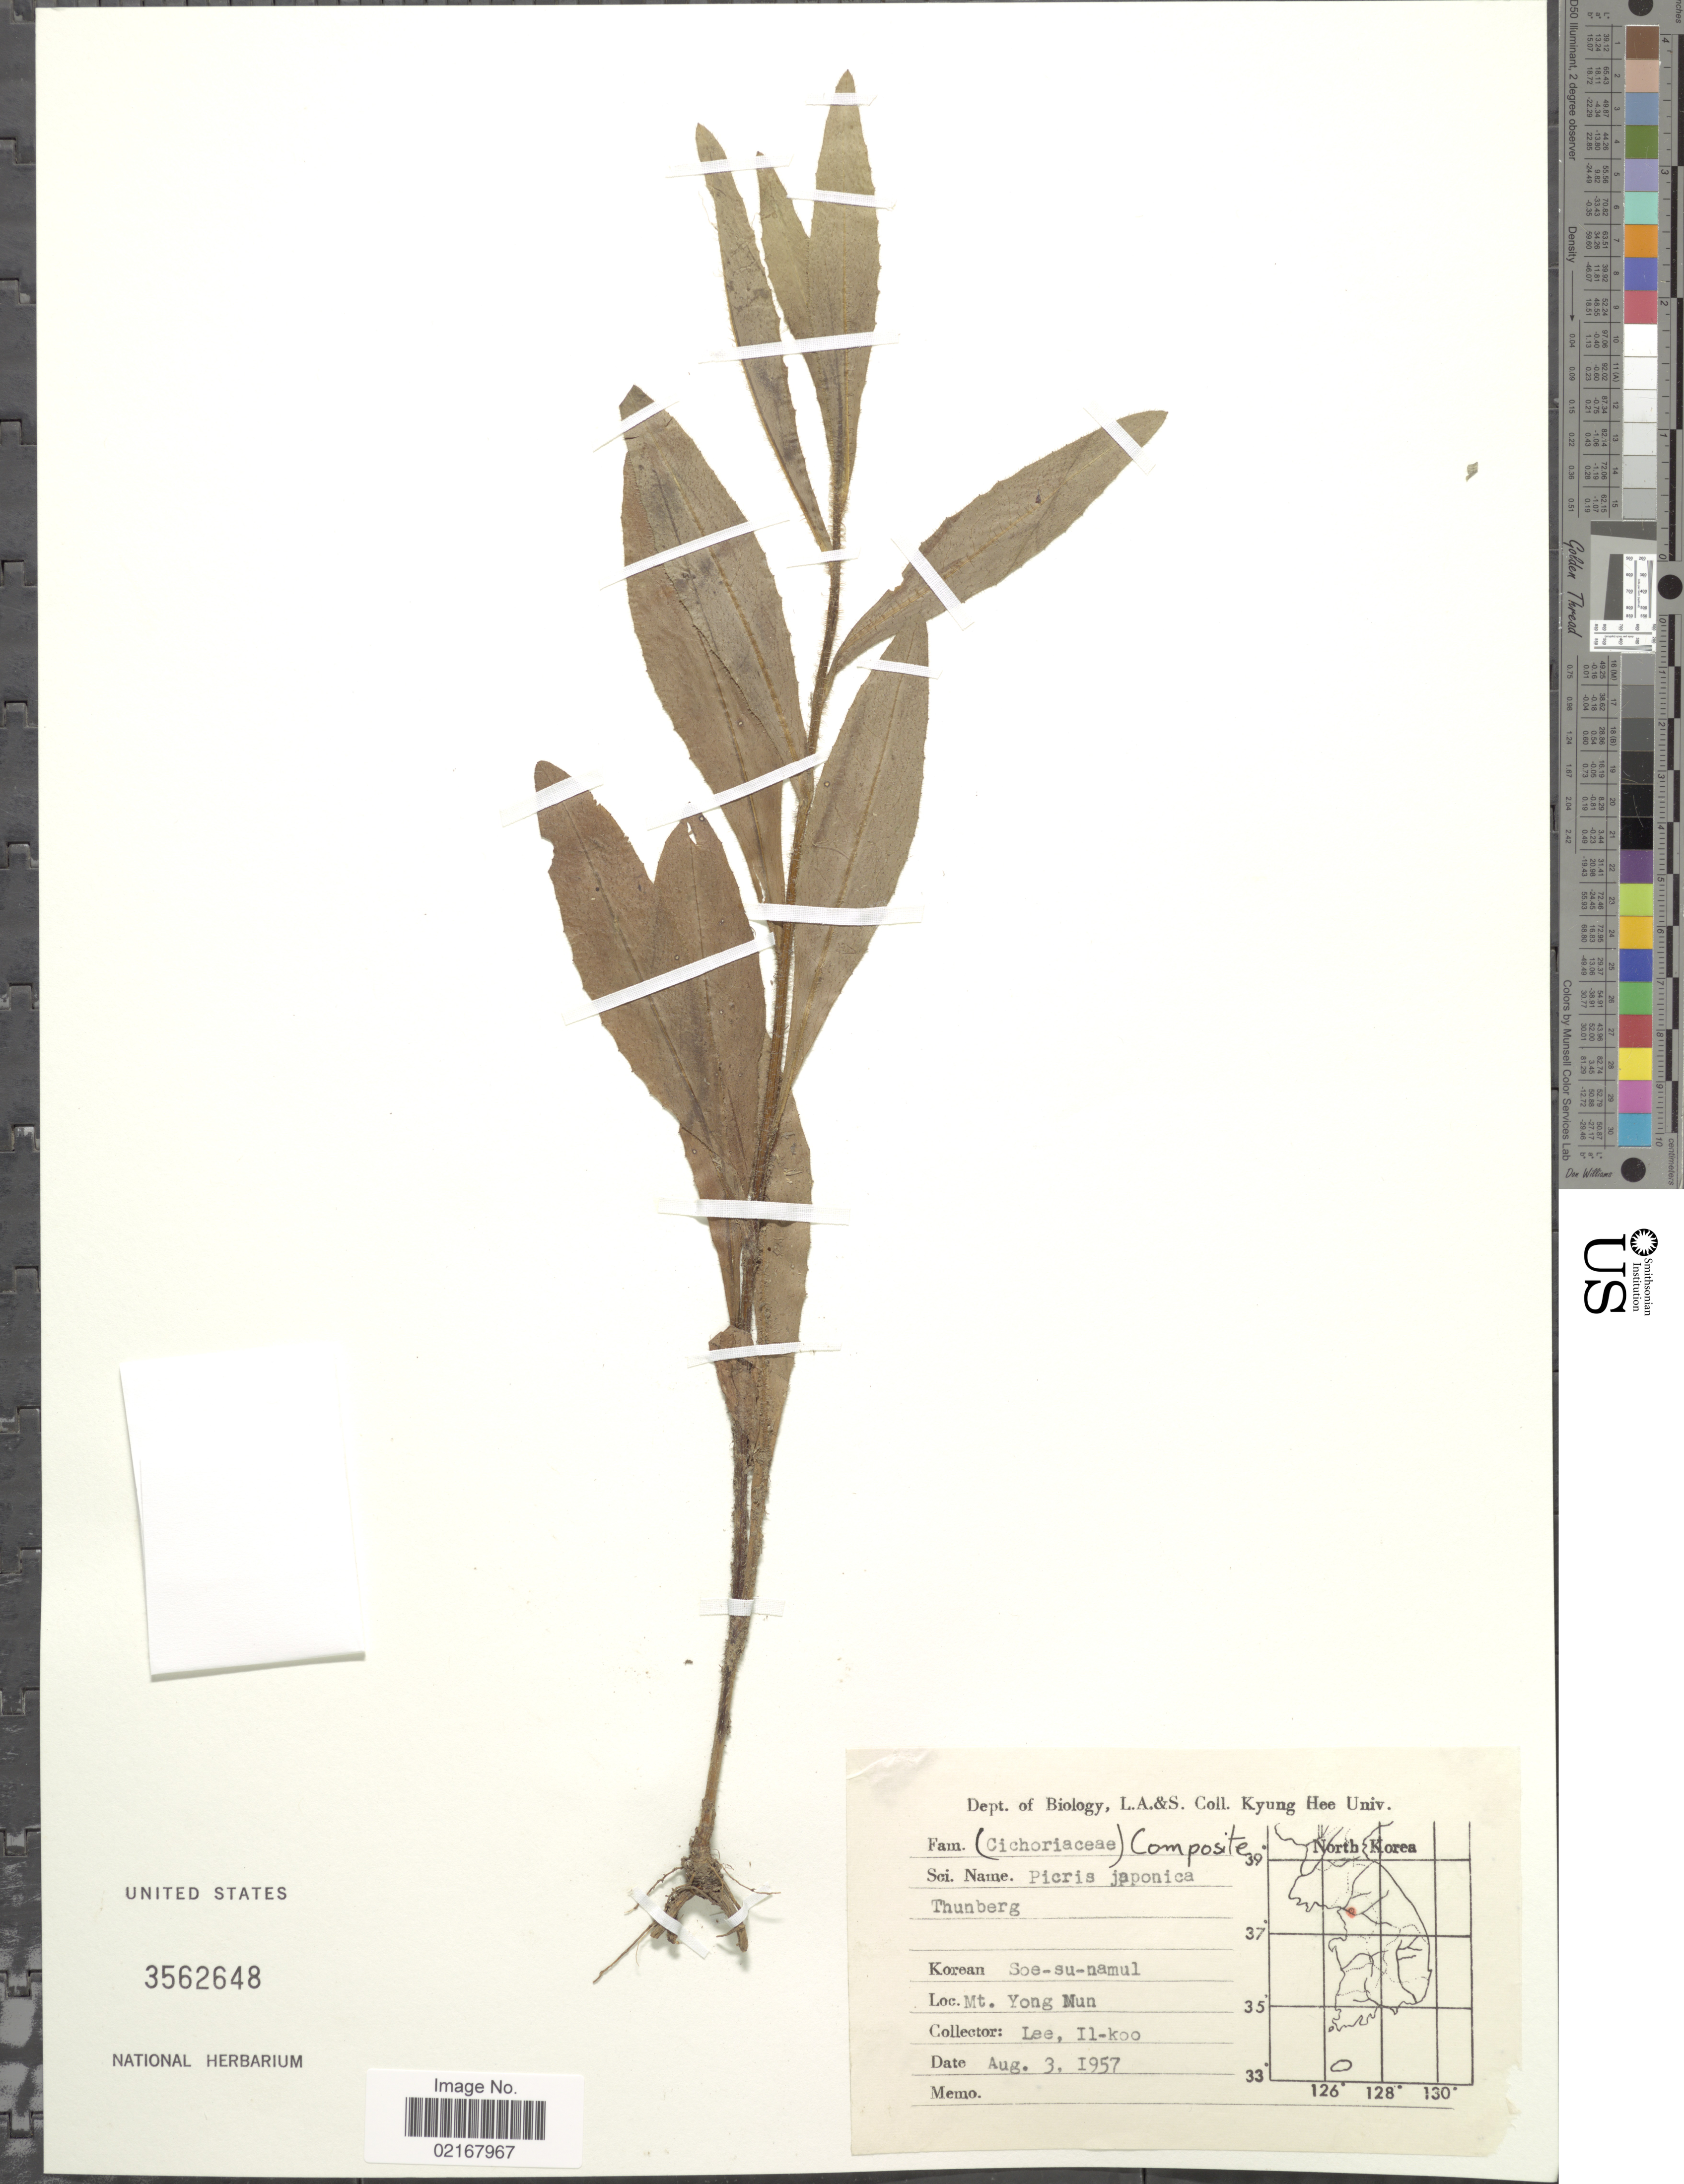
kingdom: Plantae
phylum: Tracheophyta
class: Magnoliopsida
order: Asterales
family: Asteraceae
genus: Picris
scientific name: Picris hieracioides subsp. japonica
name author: (Thurb.) Krylov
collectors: Il-Ko Lee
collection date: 1957-08-03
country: South Korea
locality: Mt. Yong Mun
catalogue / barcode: US 3562648